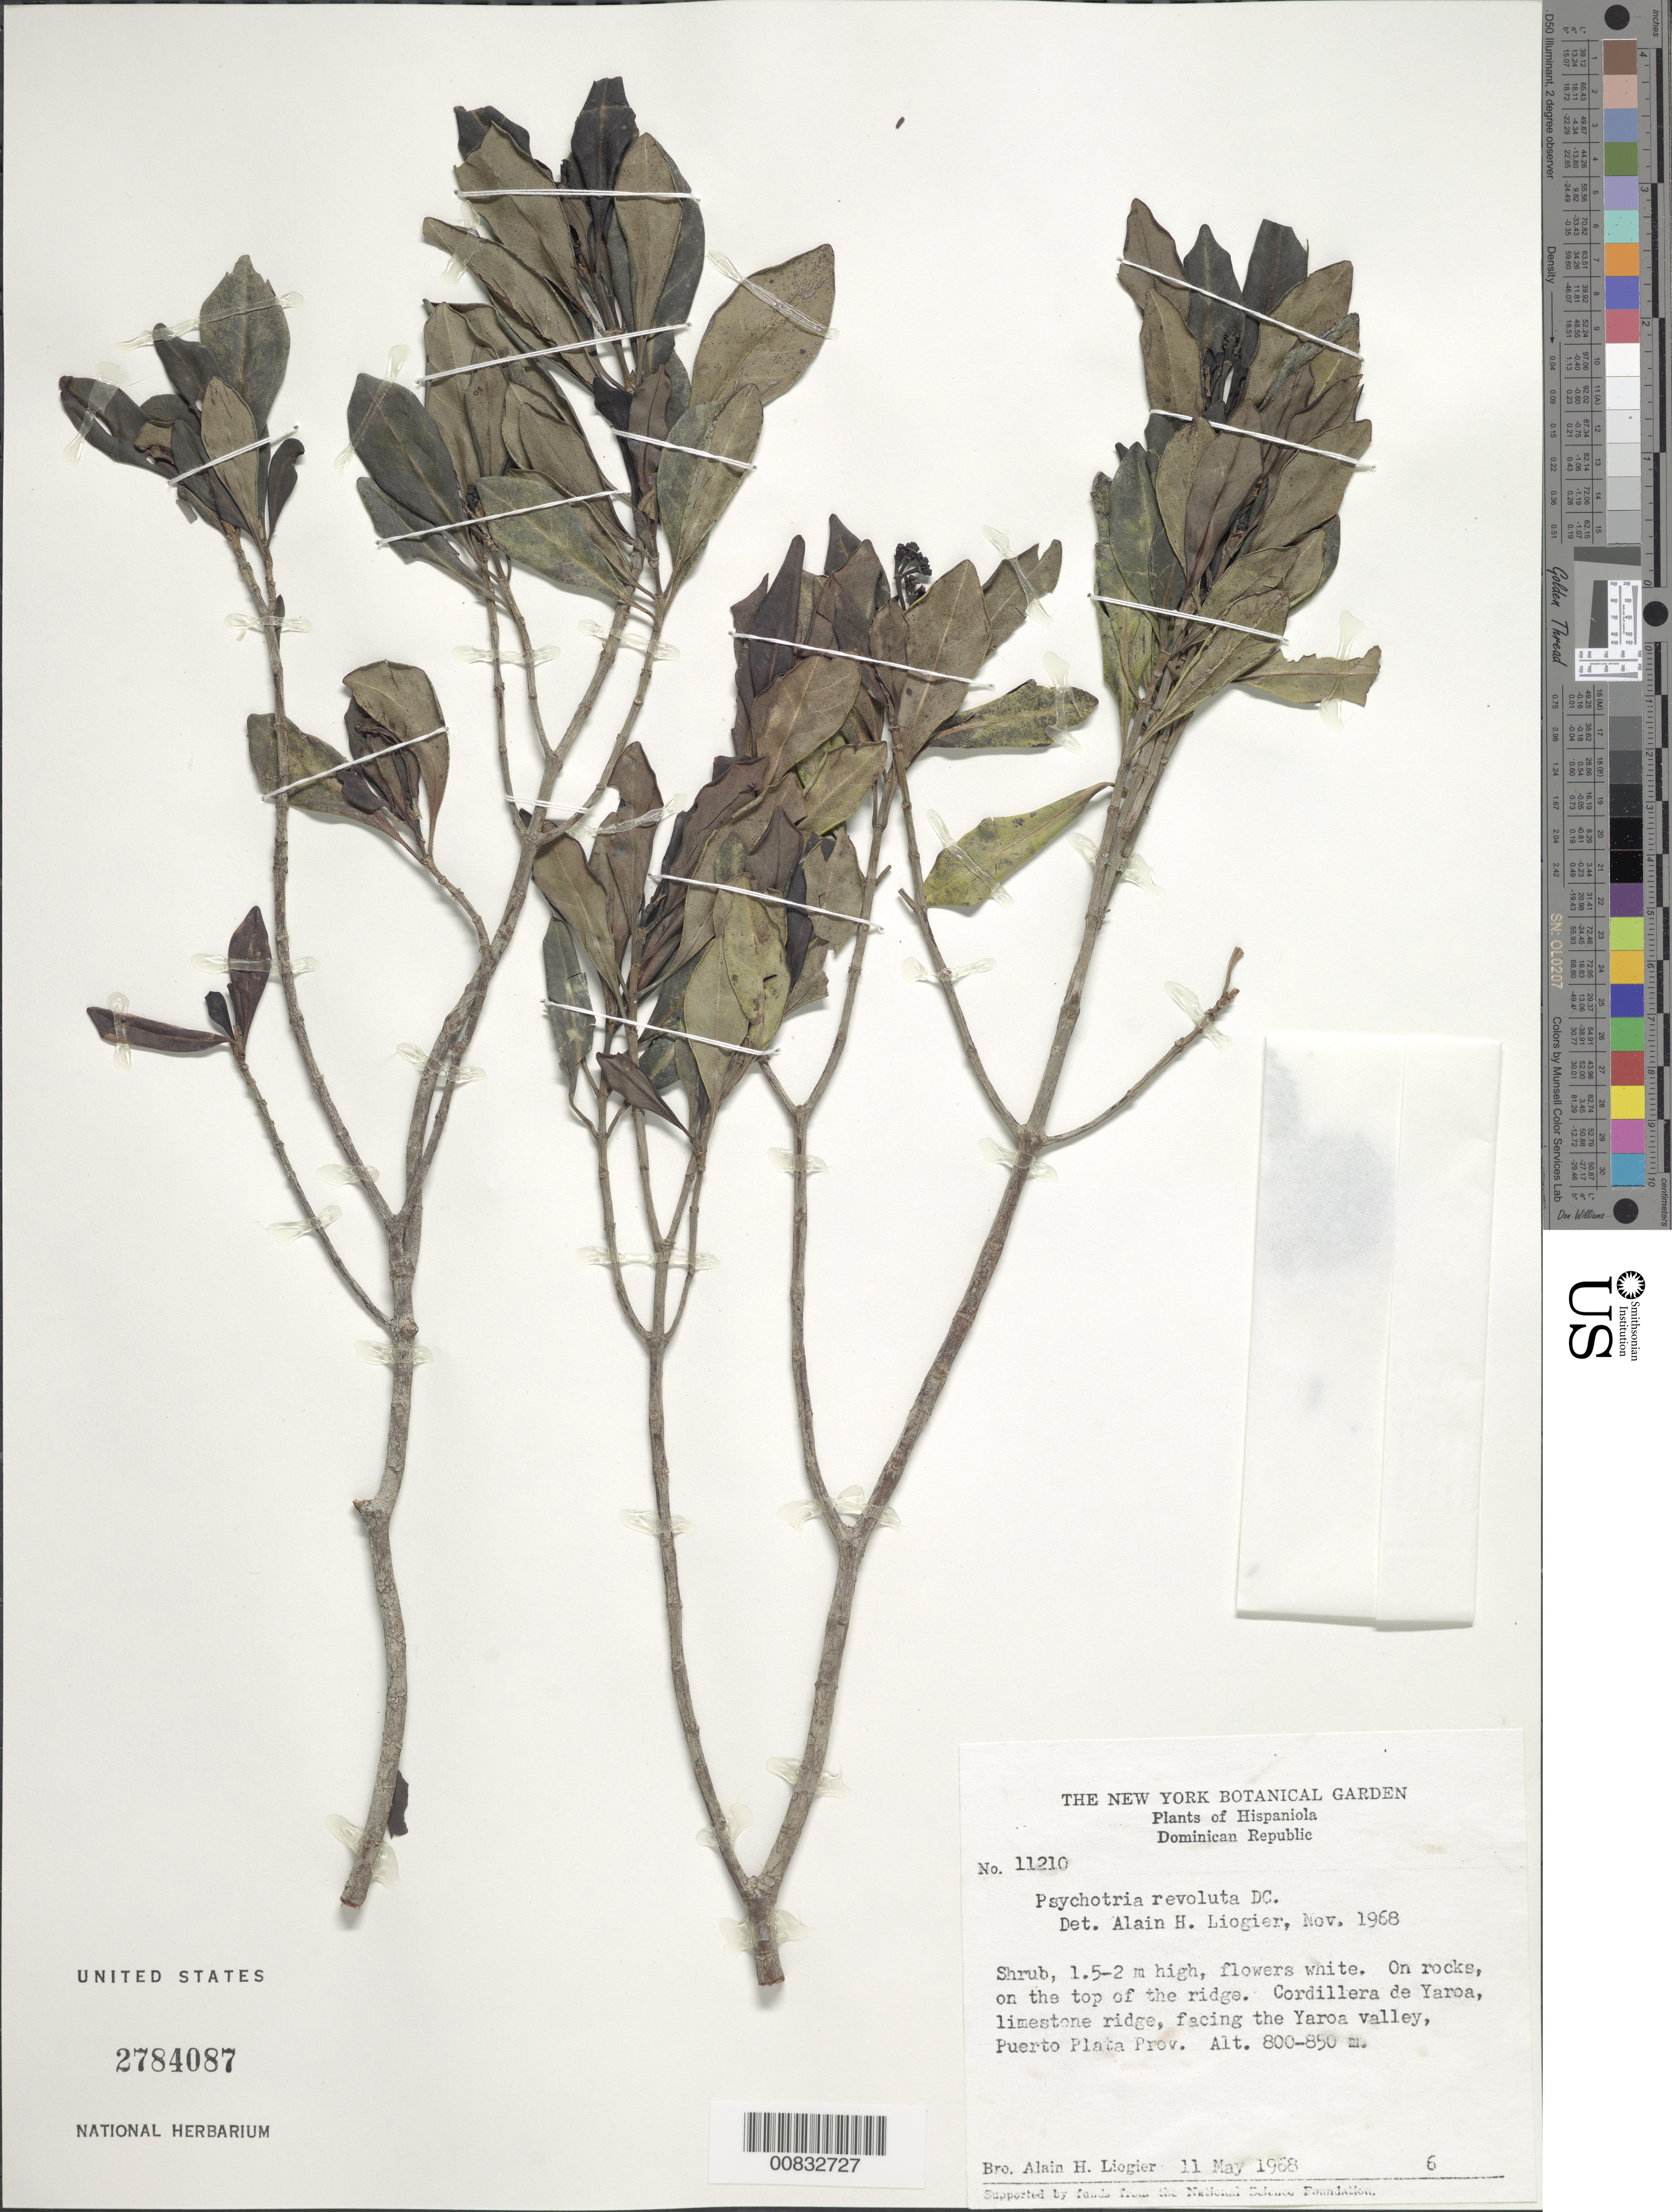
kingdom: Plantae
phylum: Tracheophyta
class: Magnoliopsida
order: Gentianales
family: Rubiaceae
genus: Psychotria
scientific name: Psychotria revoluta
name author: DC.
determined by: Hamilton, C. W.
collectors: A. H. Liogier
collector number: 11210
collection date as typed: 11 May 1968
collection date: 1968-05-11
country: Dominican Republic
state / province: Puerto Plata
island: Hispaniola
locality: Cordillera de Yaroa, facing Yaroa valley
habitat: On rocks on top of a limestone ridge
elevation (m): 800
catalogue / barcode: US 2784087